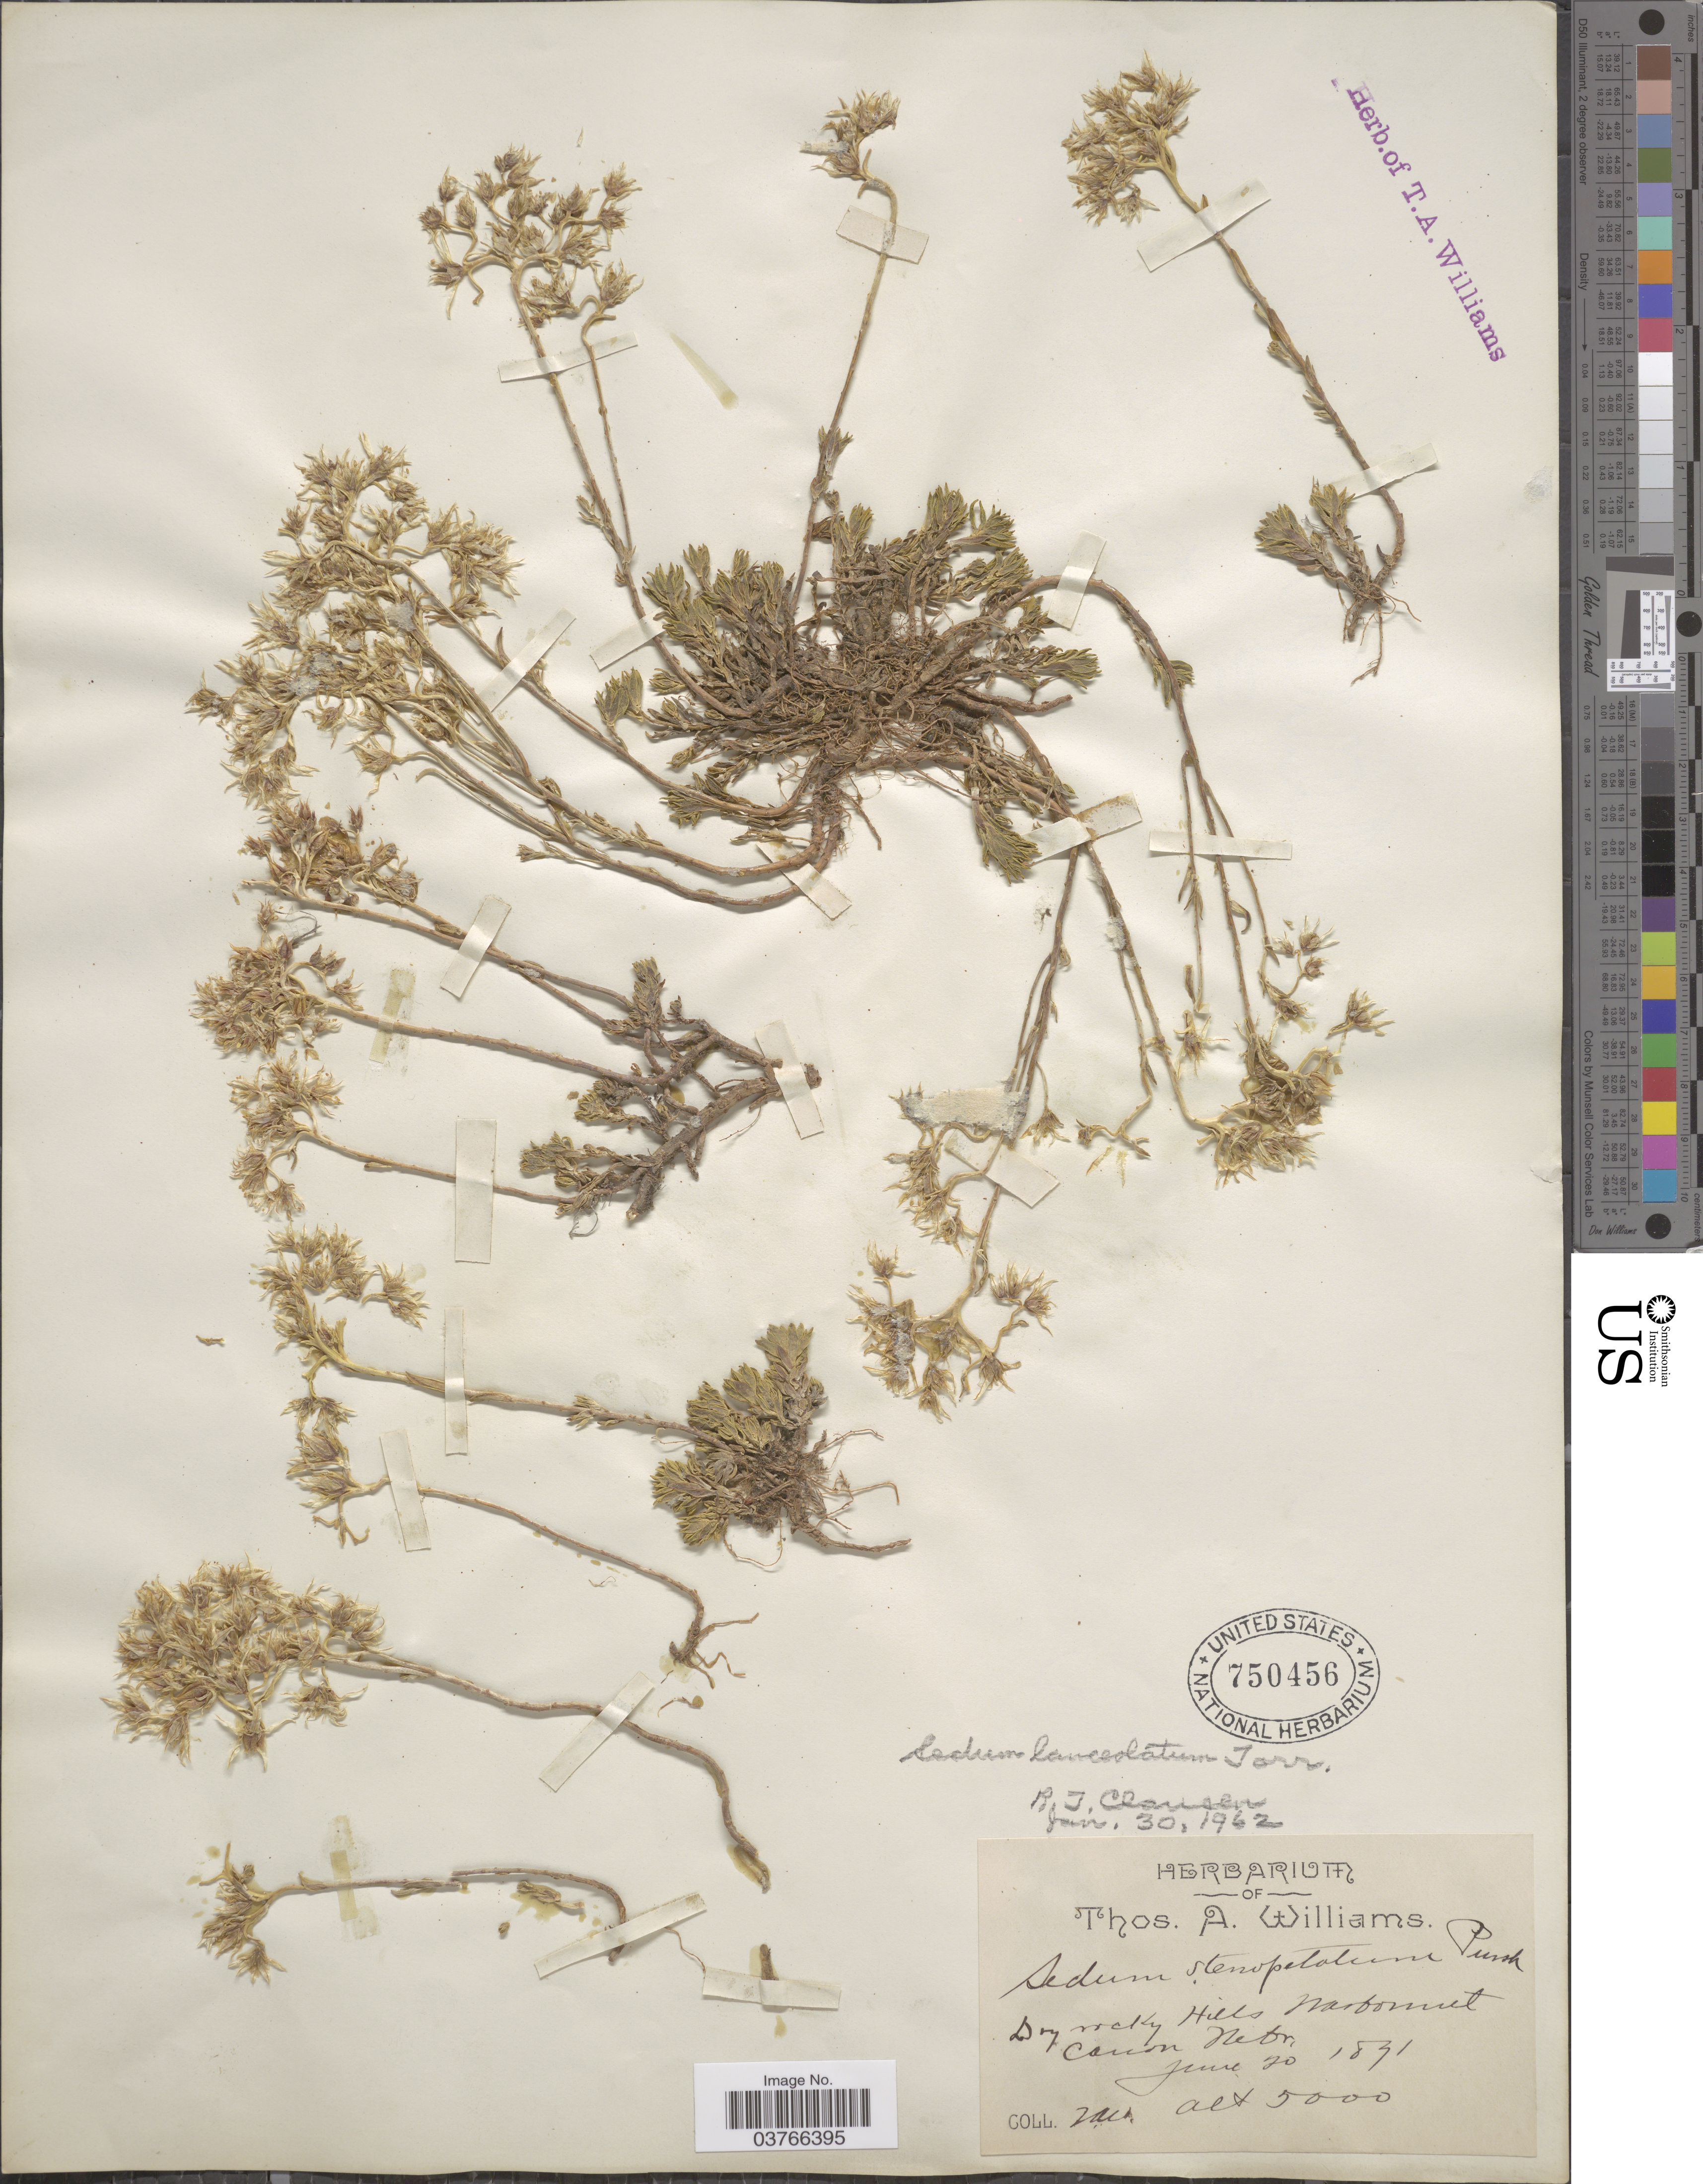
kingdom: Plantae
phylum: Tracheophyta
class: Magnoliopsida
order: Saxifragales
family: Crassulaceae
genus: Sedum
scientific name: Sedum lanceolatum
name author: Torr.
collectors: T. A. Williams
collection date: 1891-06-20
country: United States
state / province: Nebraska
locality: Dry rocky Hills Narbonnet Canon.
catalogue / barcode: US 750456